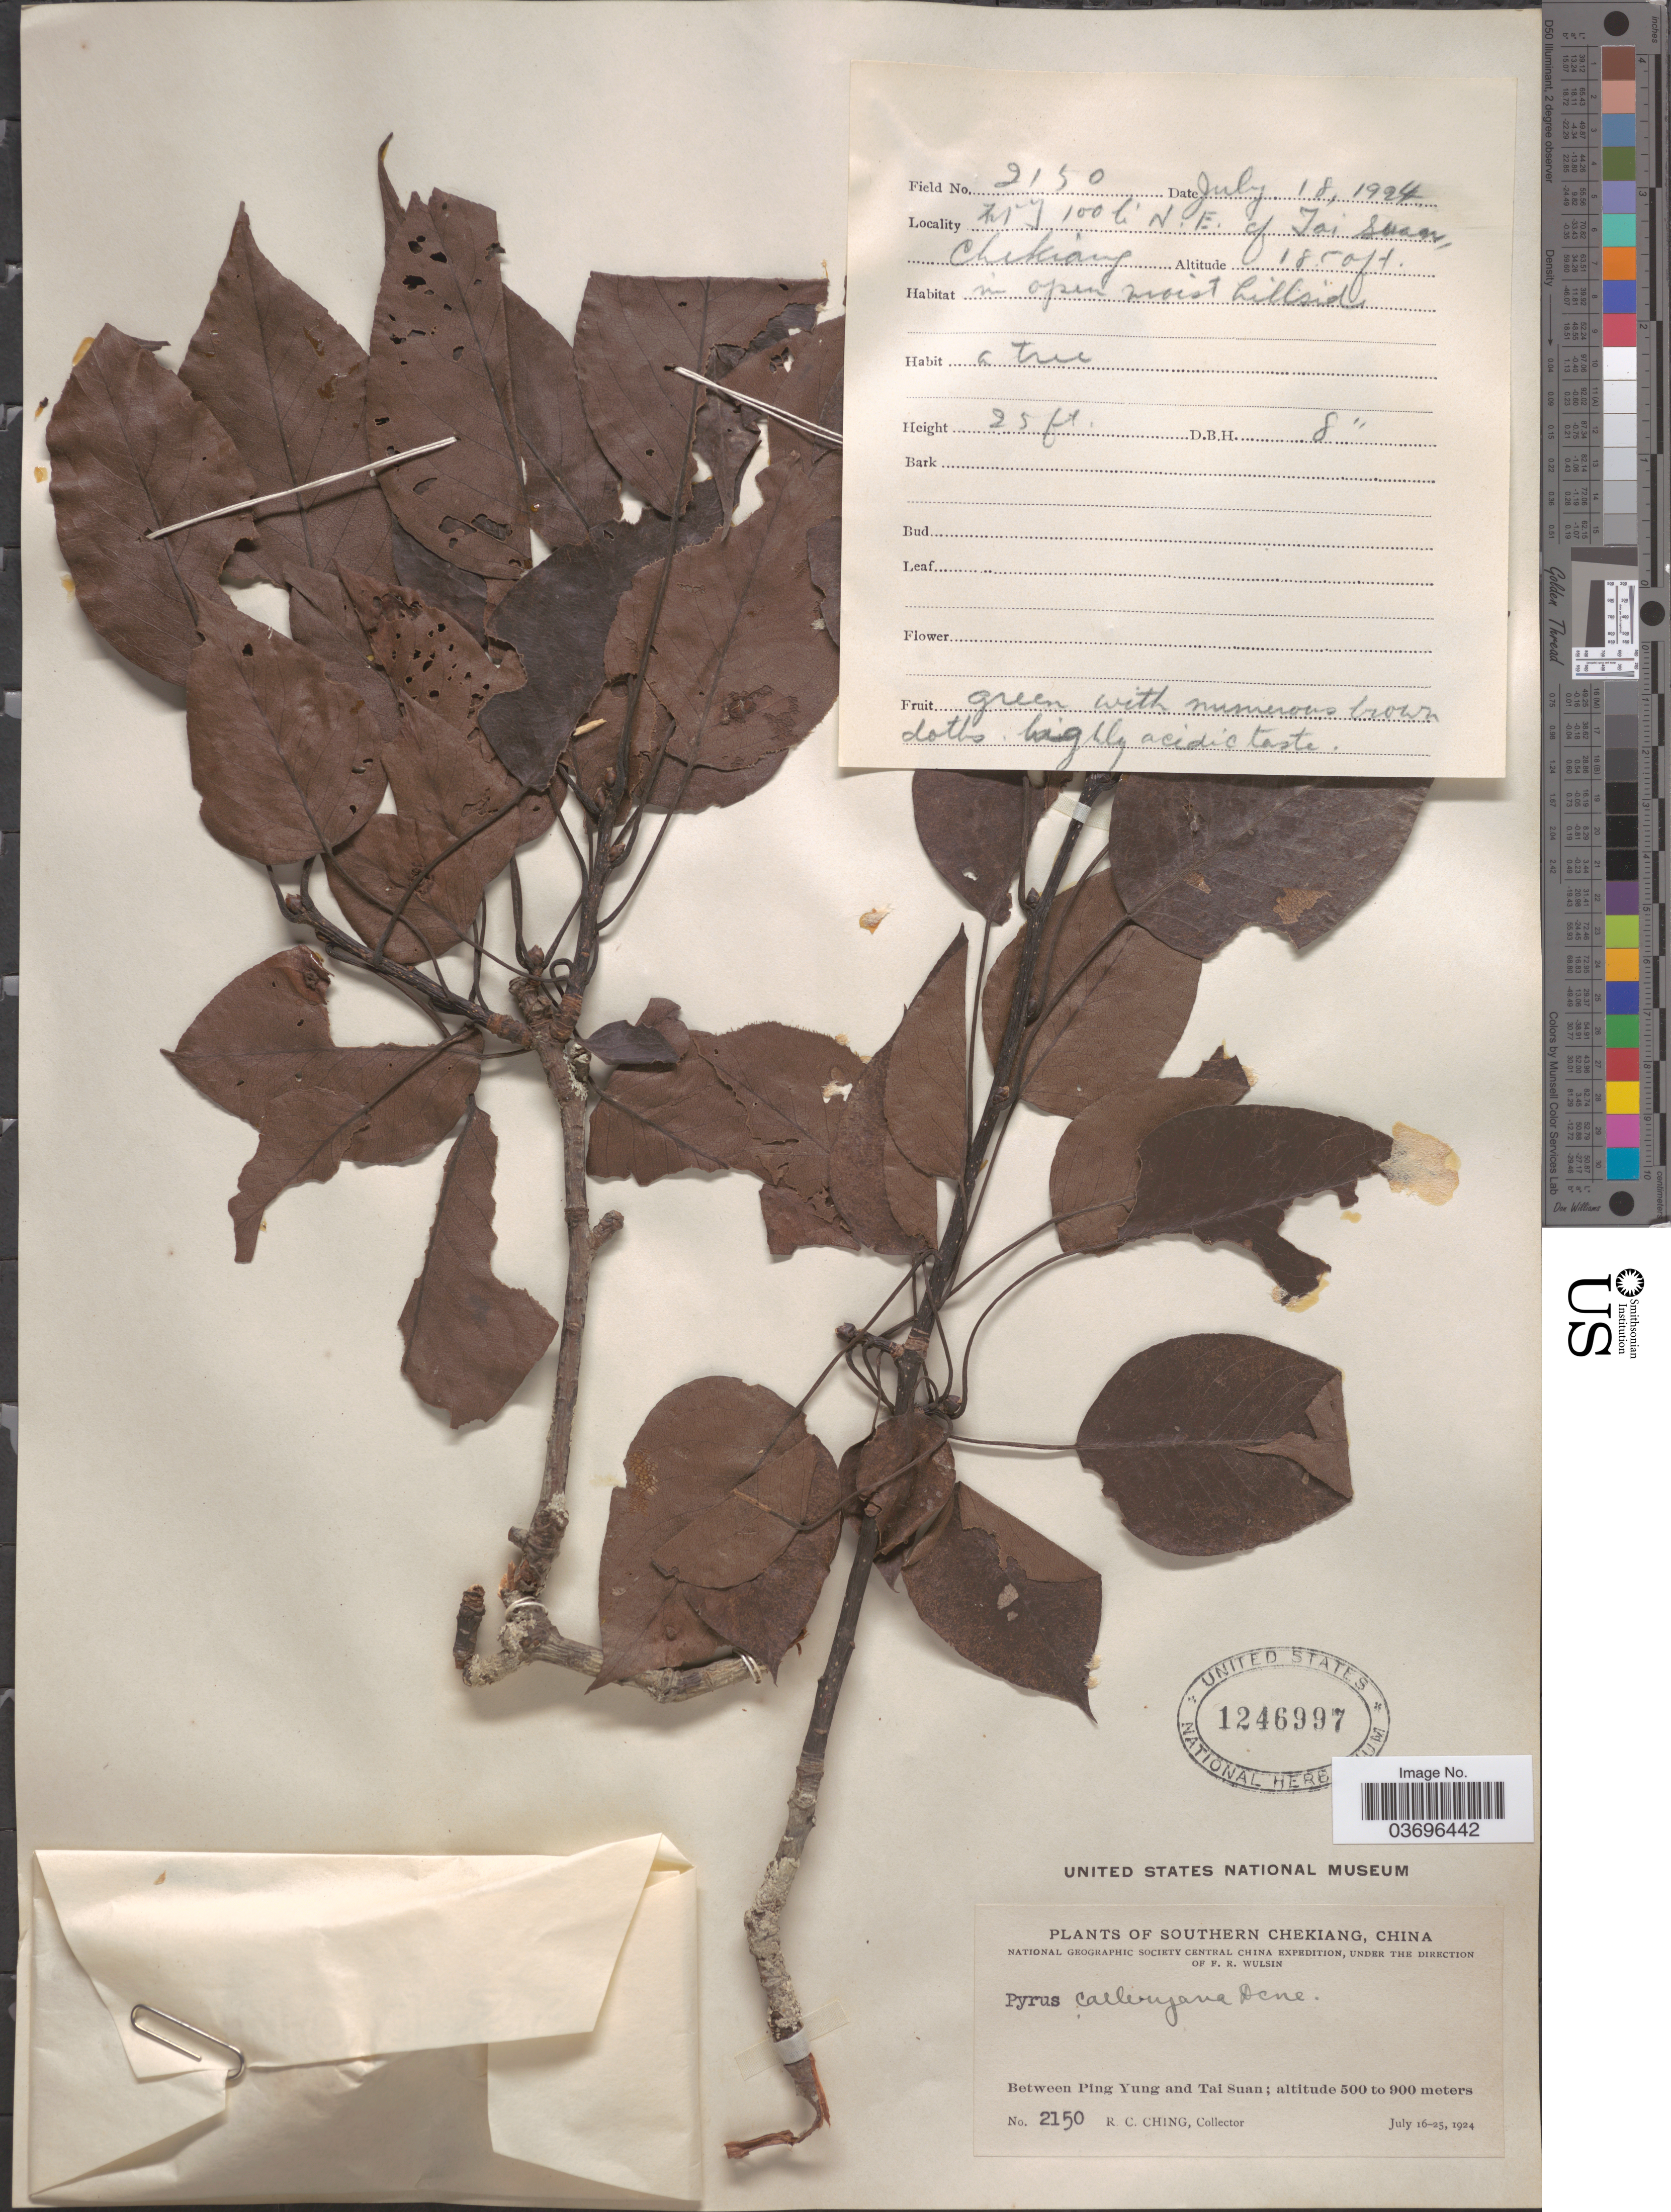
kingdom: Plantae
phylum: Tracheophyta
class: Magnoliopsida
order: Rosales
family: Rosaceae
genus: Pyrus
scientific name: Pyrus calleryana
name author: Decne.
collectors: R. C. Ching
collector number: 2150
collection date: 1924-07-18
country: China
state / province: Zhejiang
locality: X 100 li N.E. of Tai suan. [interpreted] Southern Chekiang. Between Ping Yung and Tai Suan.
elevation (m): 564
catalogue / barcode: US 1246997